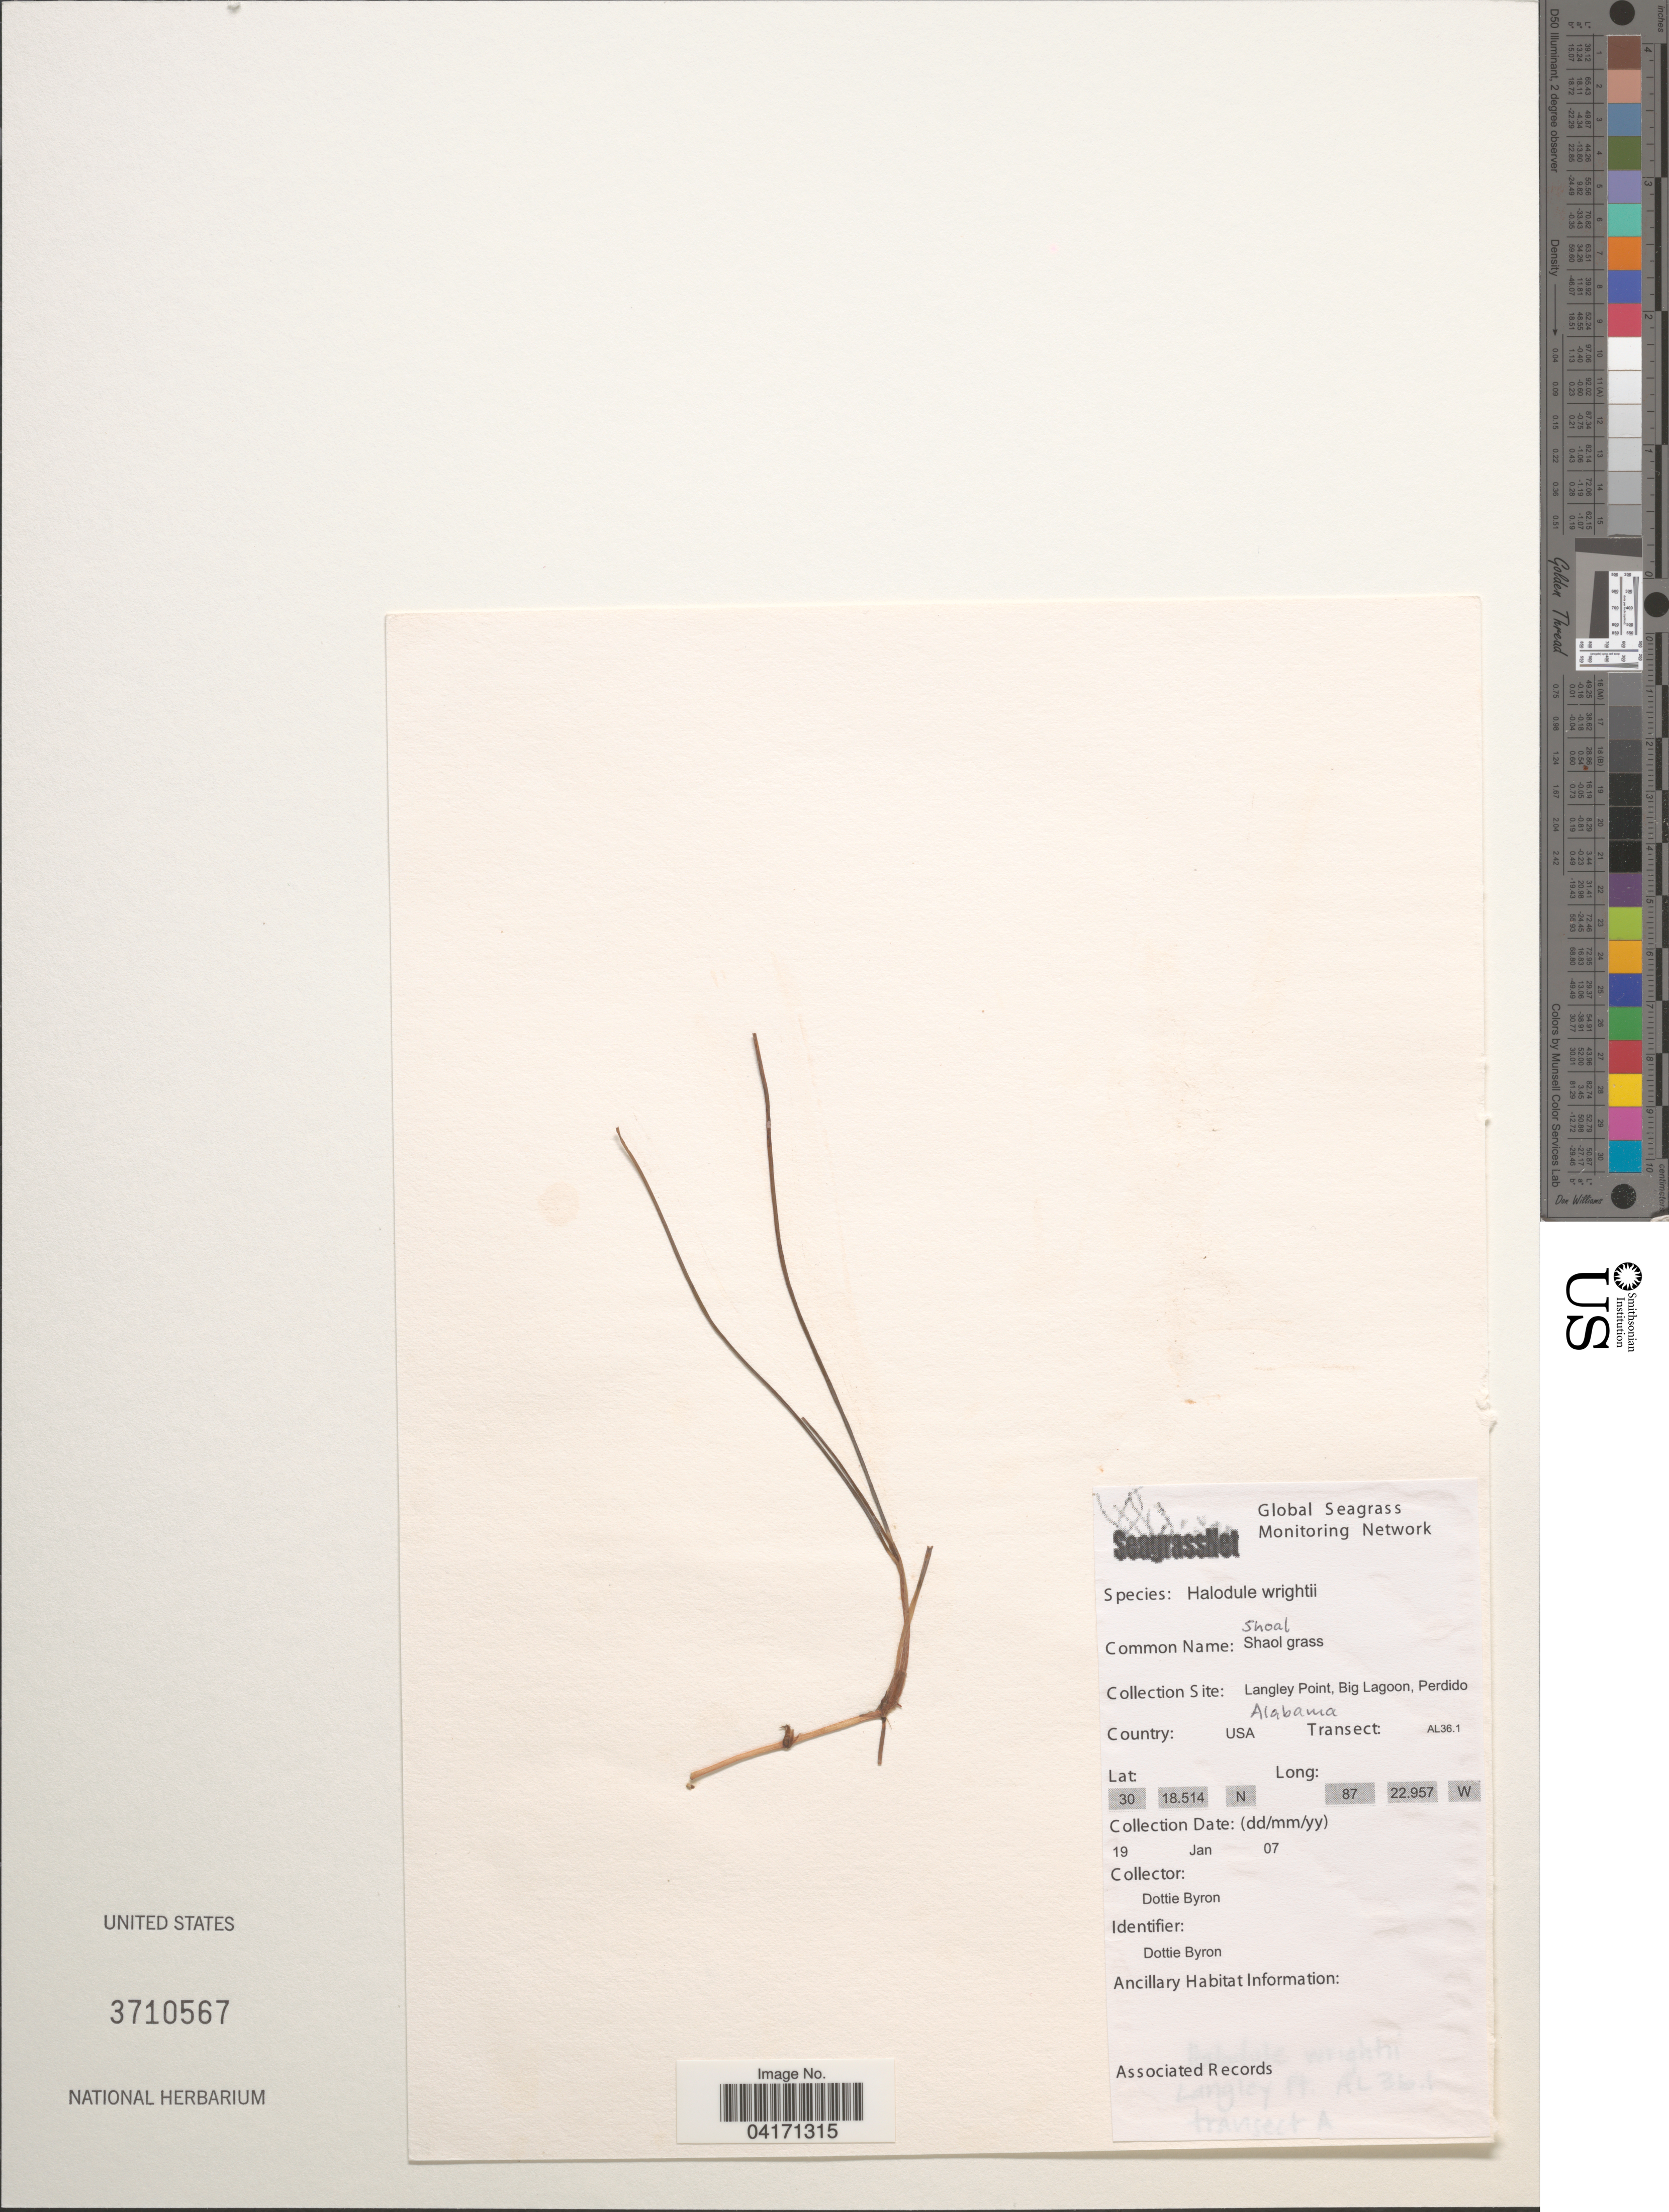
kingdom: Plantae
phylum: Tracheophyta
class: Liliopsida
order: Alismatales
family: Cymodoceaceae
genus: Halodule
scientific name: Halodule wrightii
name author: Asch.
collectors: D. Byron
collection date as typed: Transcribed d/m/y: 19/1/7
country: United States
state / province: Alabama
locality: Langley Point, Big Lagoon, Perdido. Transect: AL36.1.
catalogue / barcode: US 3710567